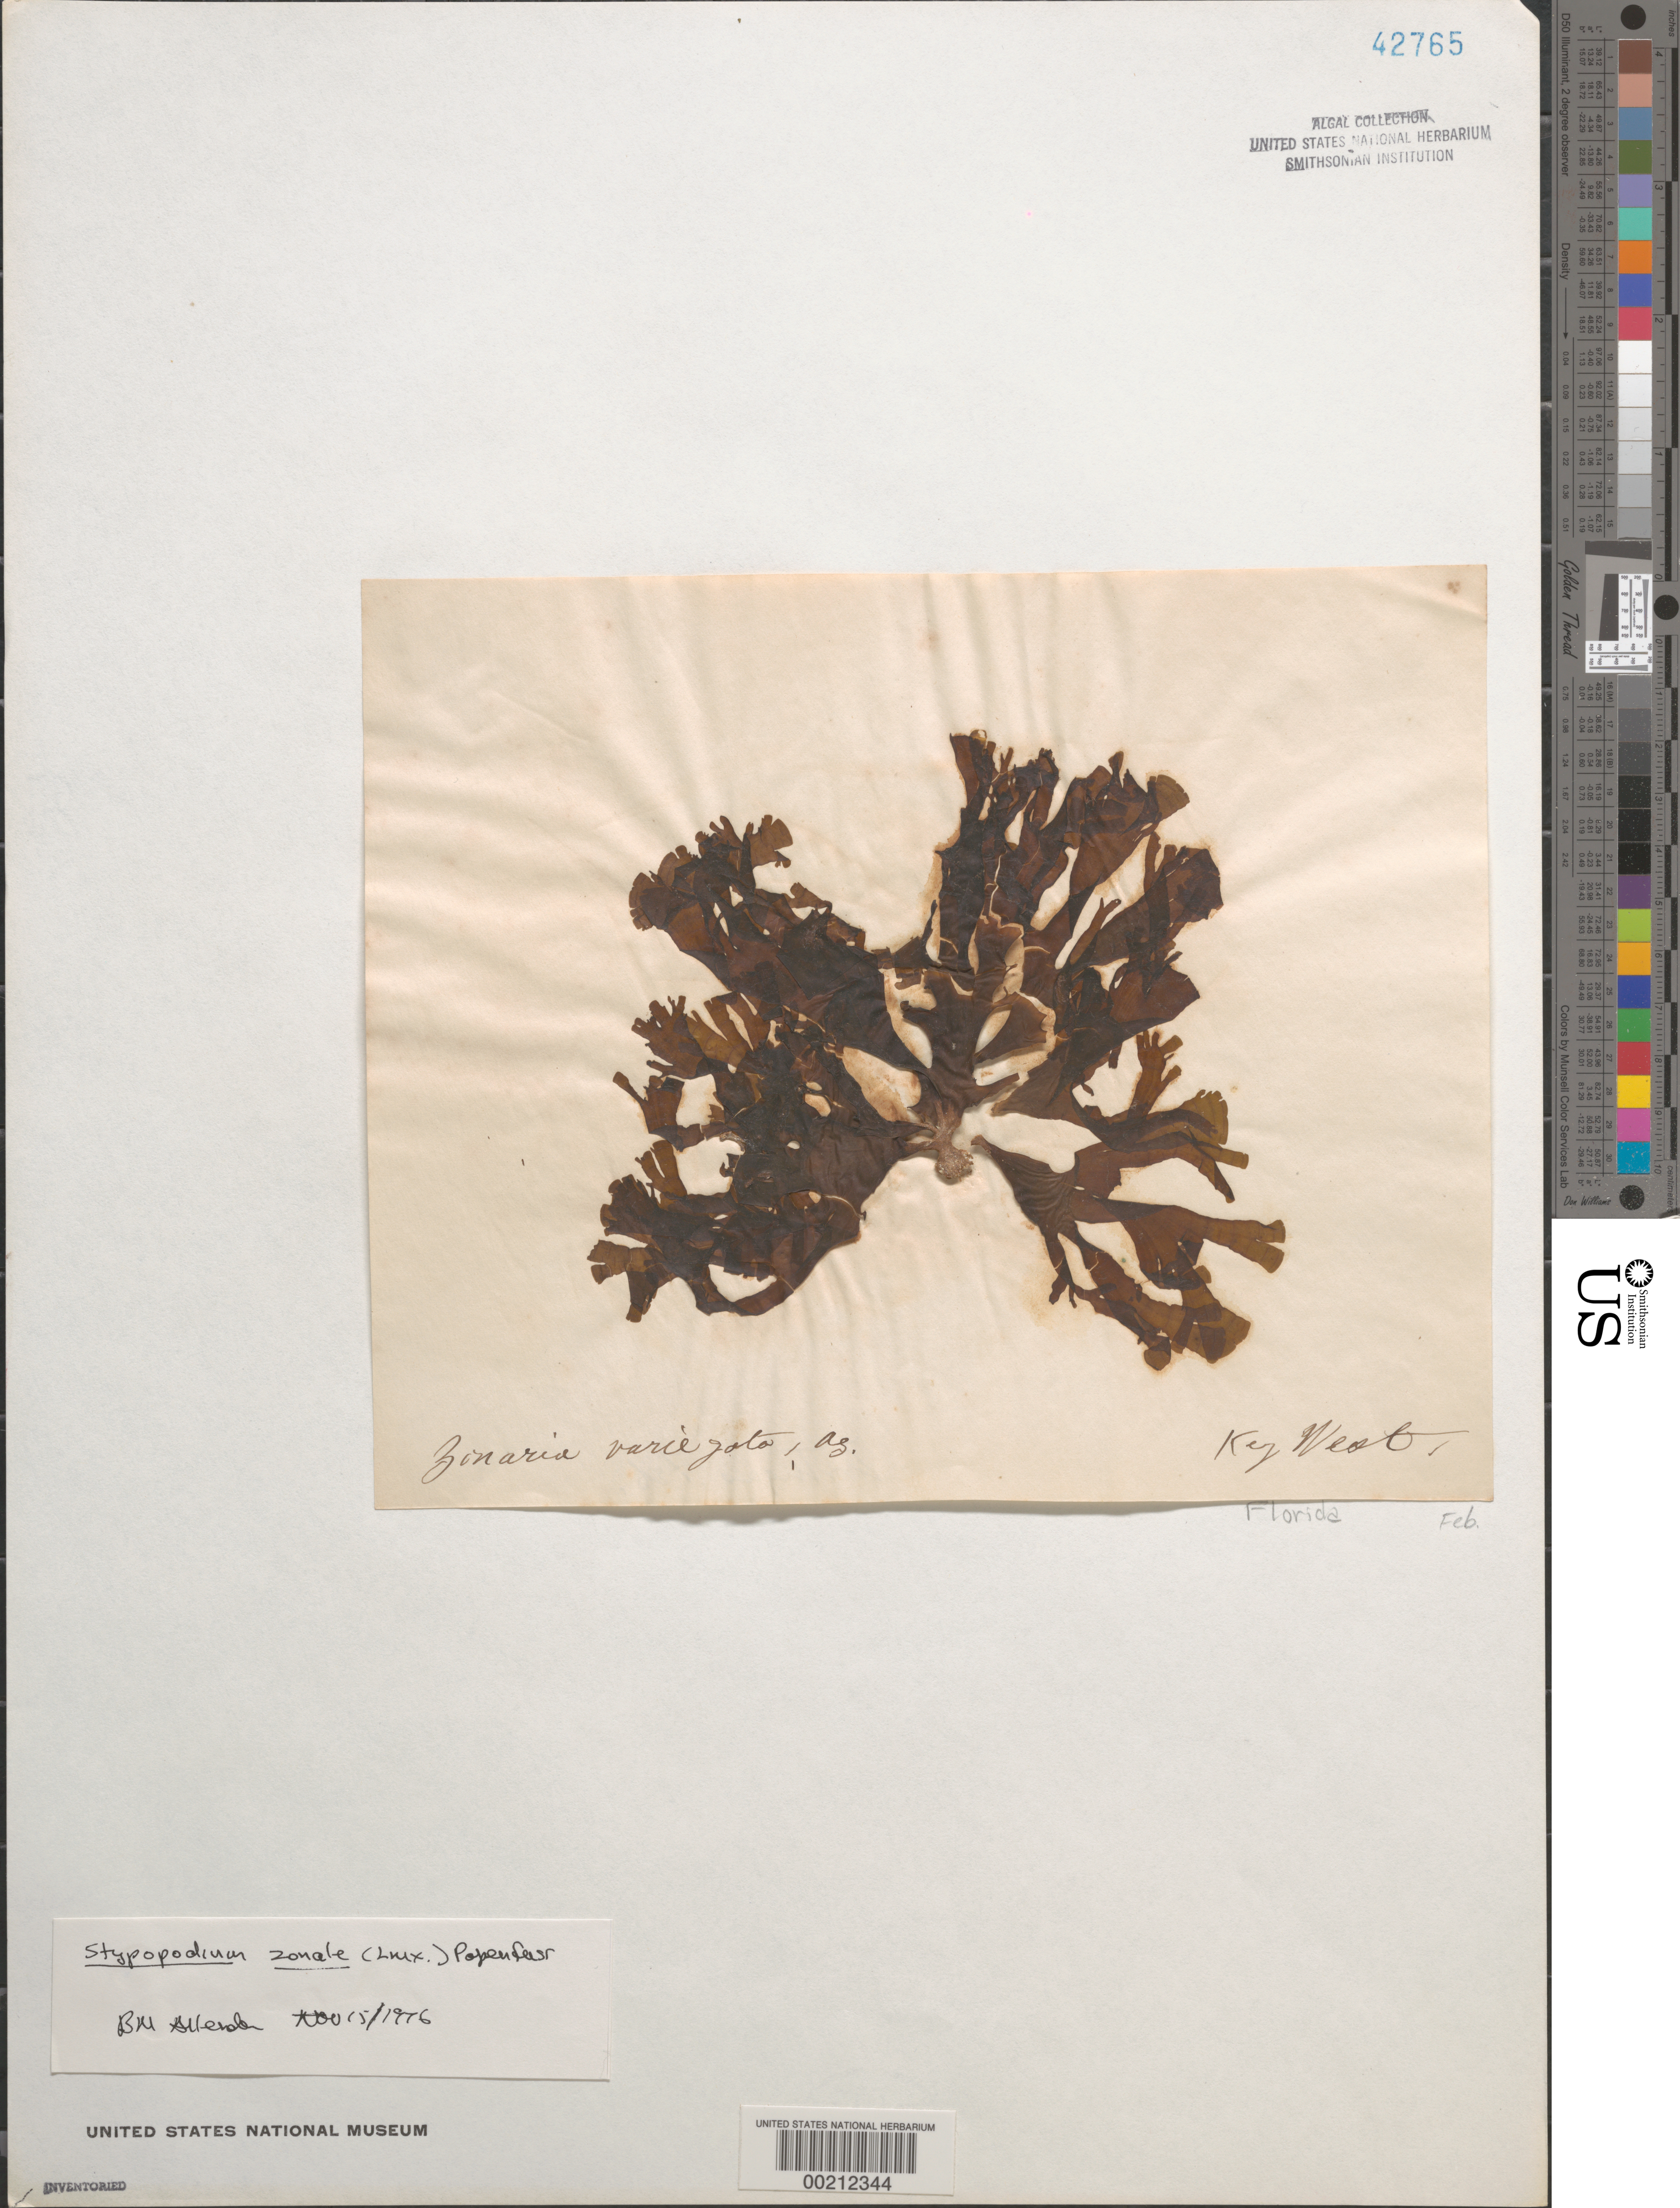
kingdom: Chromista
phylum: Ochrophyta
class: Phaeophyceae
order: Dictyotales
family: Dictyotaceae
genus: Stypopodium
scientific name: Stypopodium zonale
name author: (J.V.Lamouroux) Papenf.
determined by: Allender, B. M.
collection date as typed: Feb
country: United States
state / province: Florida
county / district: Monroe County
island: Key West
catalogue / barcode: US 42765